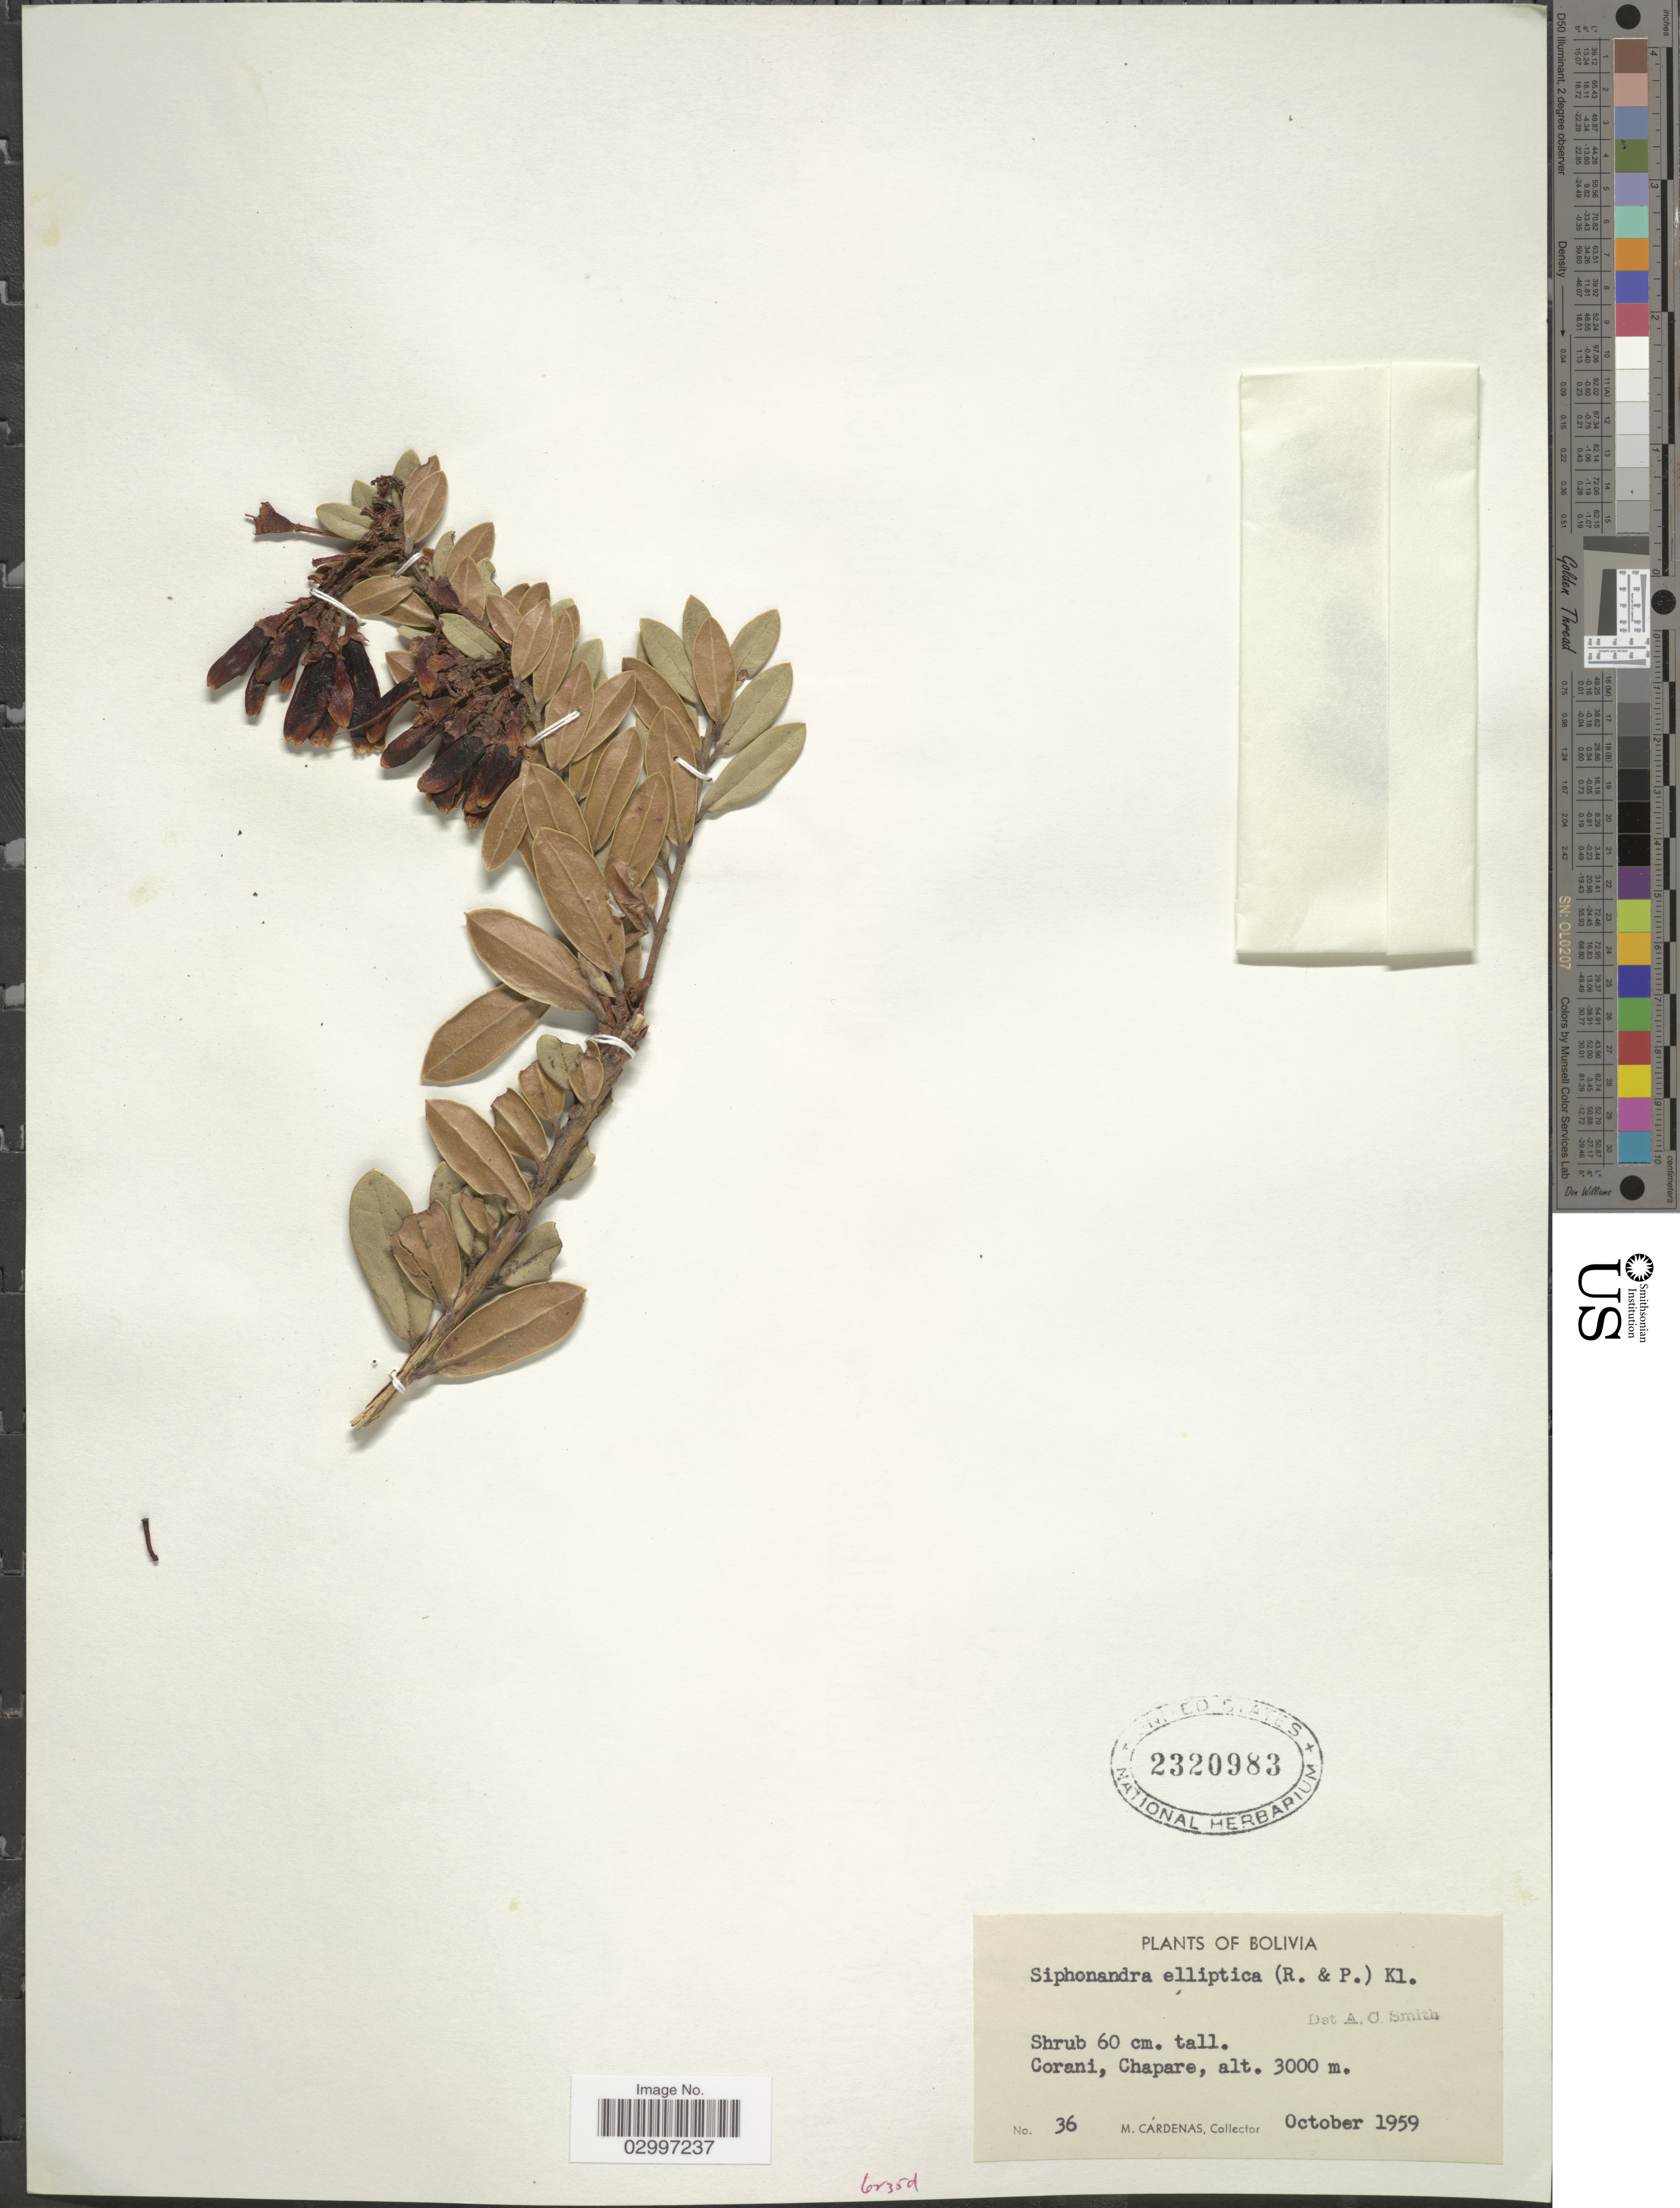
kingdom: Plantae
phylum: Tracheophyta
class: Magnoliopsida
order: Ericales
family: Ericaceae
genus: Siphonandra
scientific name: Siphonandra elliptica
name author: (Ruiz & Pav. ex D. Don) Klotzsch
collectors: M. Cárdenas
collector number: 36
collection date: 1959-10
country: Bolivia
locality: Corani, Chapare.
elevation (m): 3000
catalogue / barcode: US 2320983